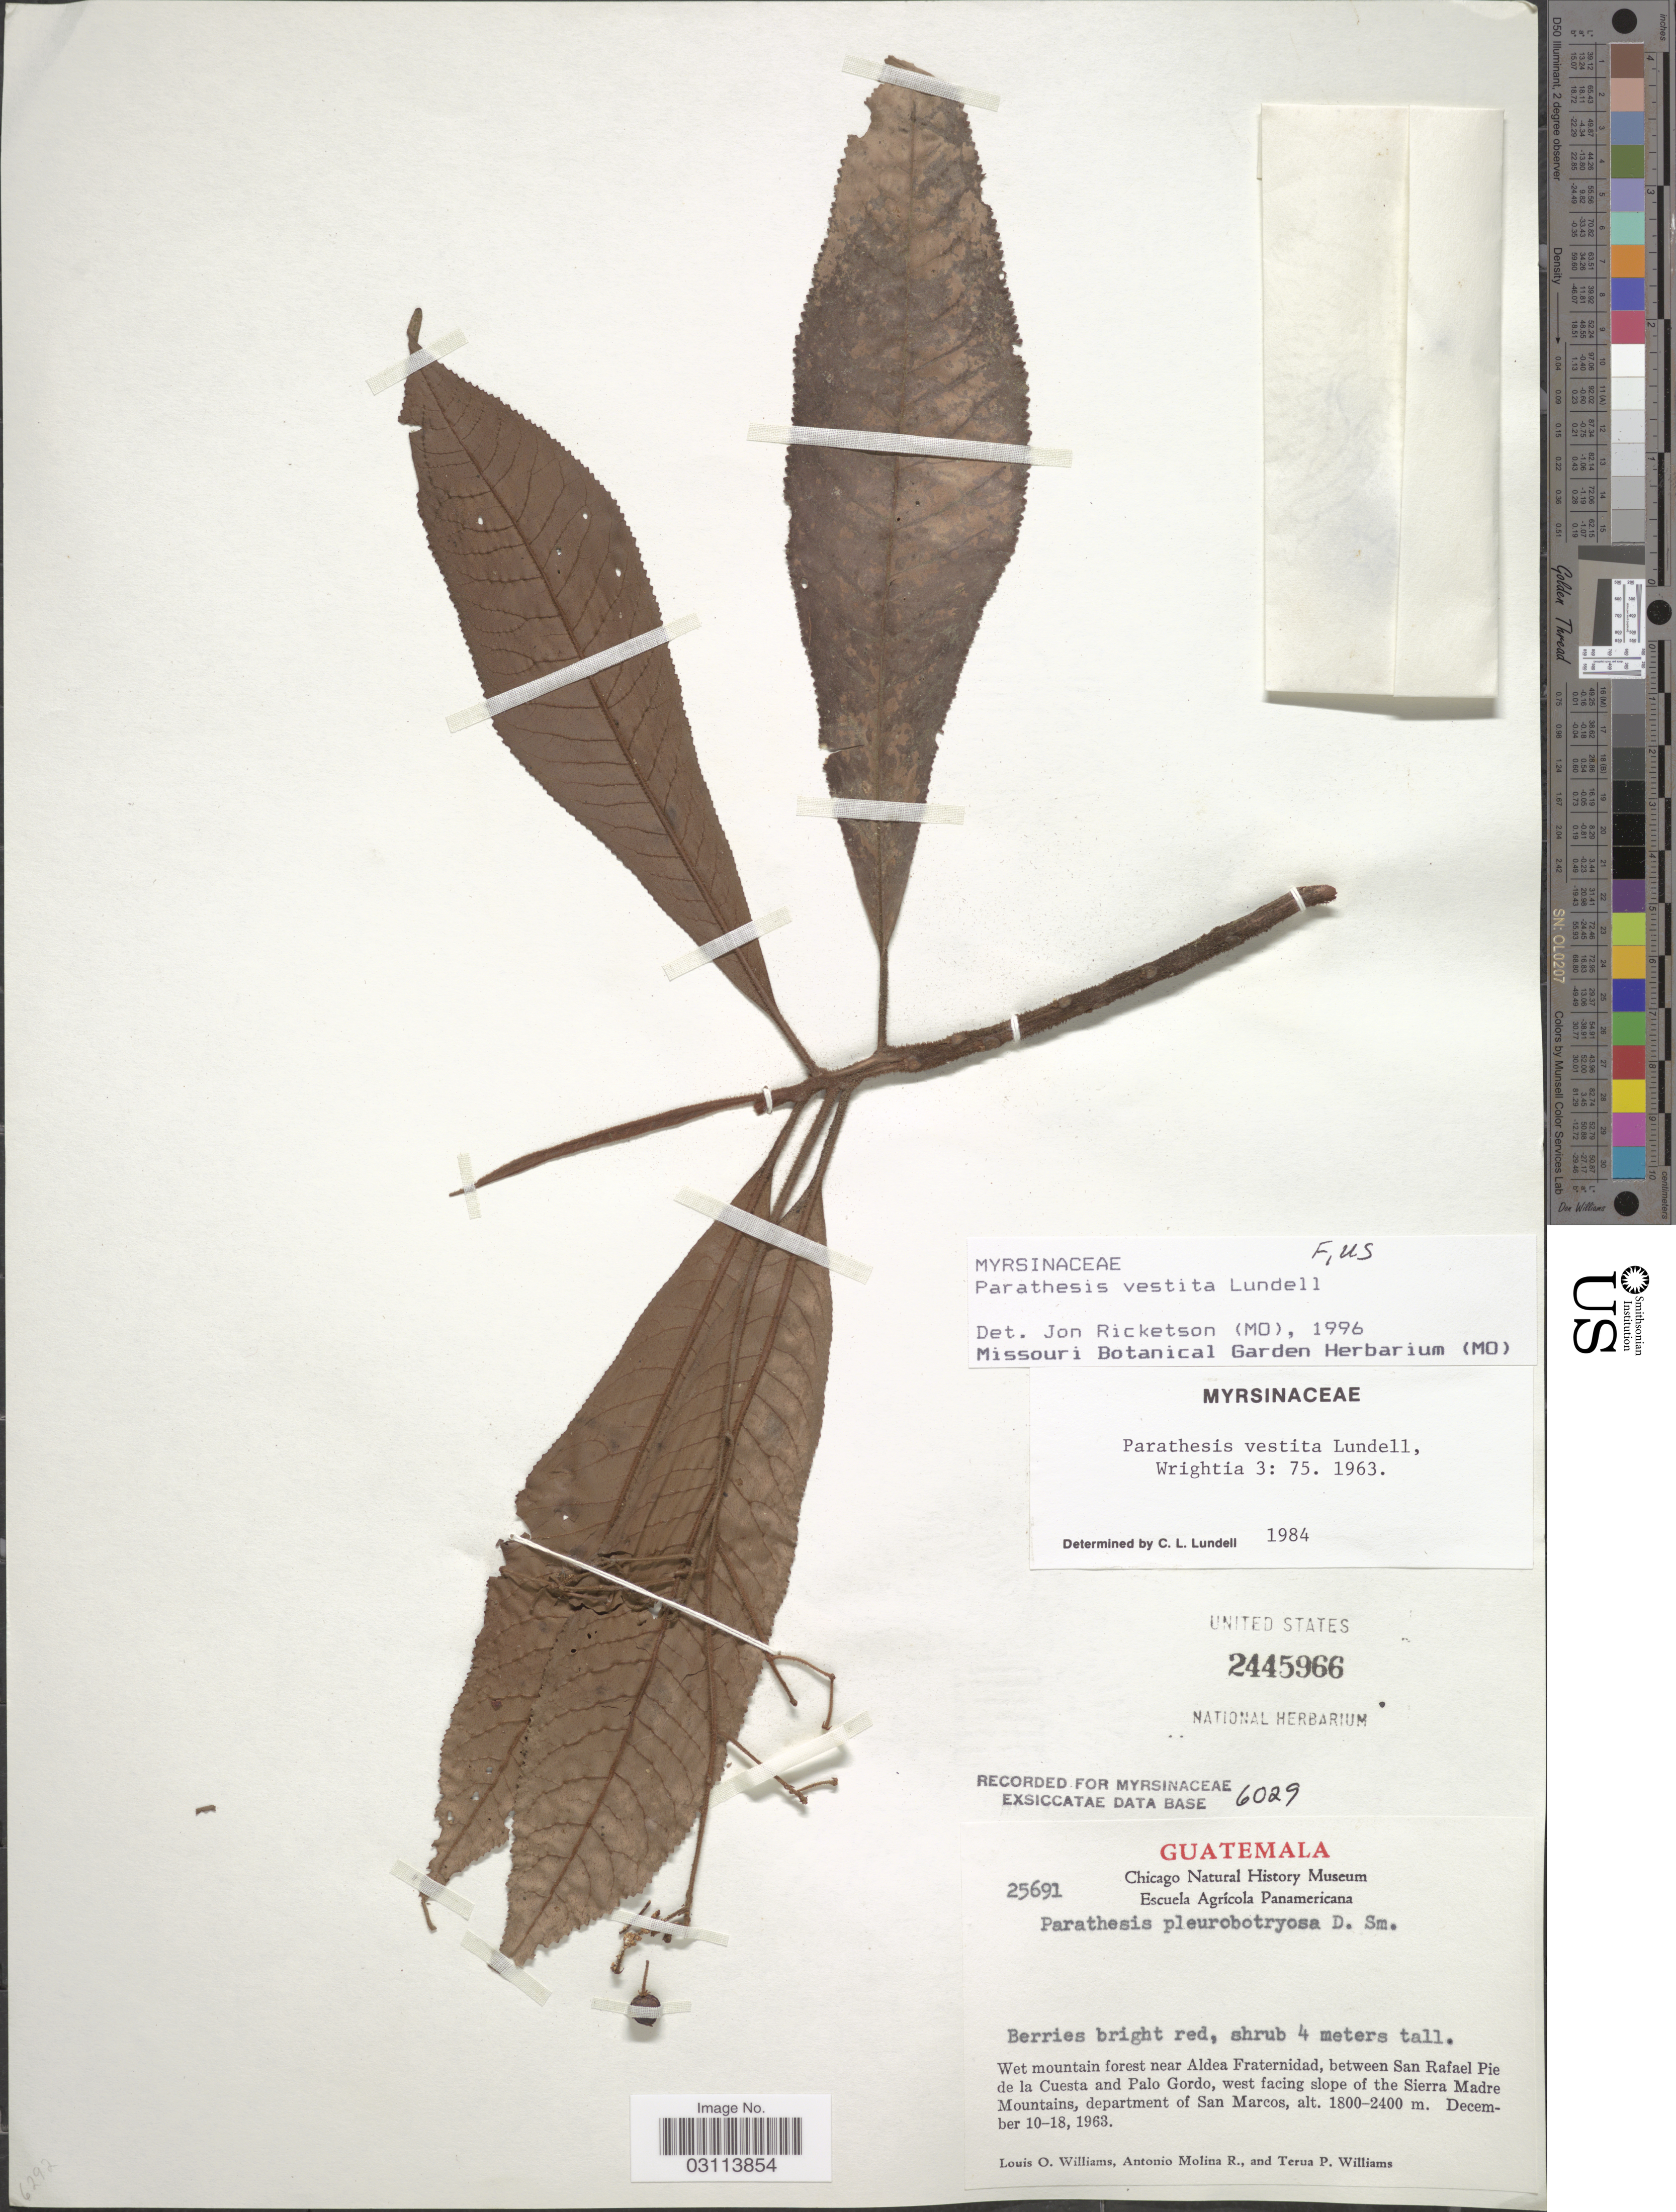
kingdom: Plantae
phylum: Tracheophyta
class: Magnoliopsida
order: Ericales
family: Primulaceae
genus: Parathesis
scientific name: Parathesis vestita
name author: Lundell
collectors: L. O. Williams, A. Molina R. & T. Williams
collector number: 25691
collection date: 1963-12-10/1963-12-18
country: Guatemala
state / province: San Marcos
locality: Wet mountain forest near Aldea Fraternidad, between San Rafael Pie de la Cuesta and Palo Gordo, west facing slope of the Sierra Madre Mountains, department of San Marcos.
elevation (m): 1800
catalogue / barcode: US 2445966